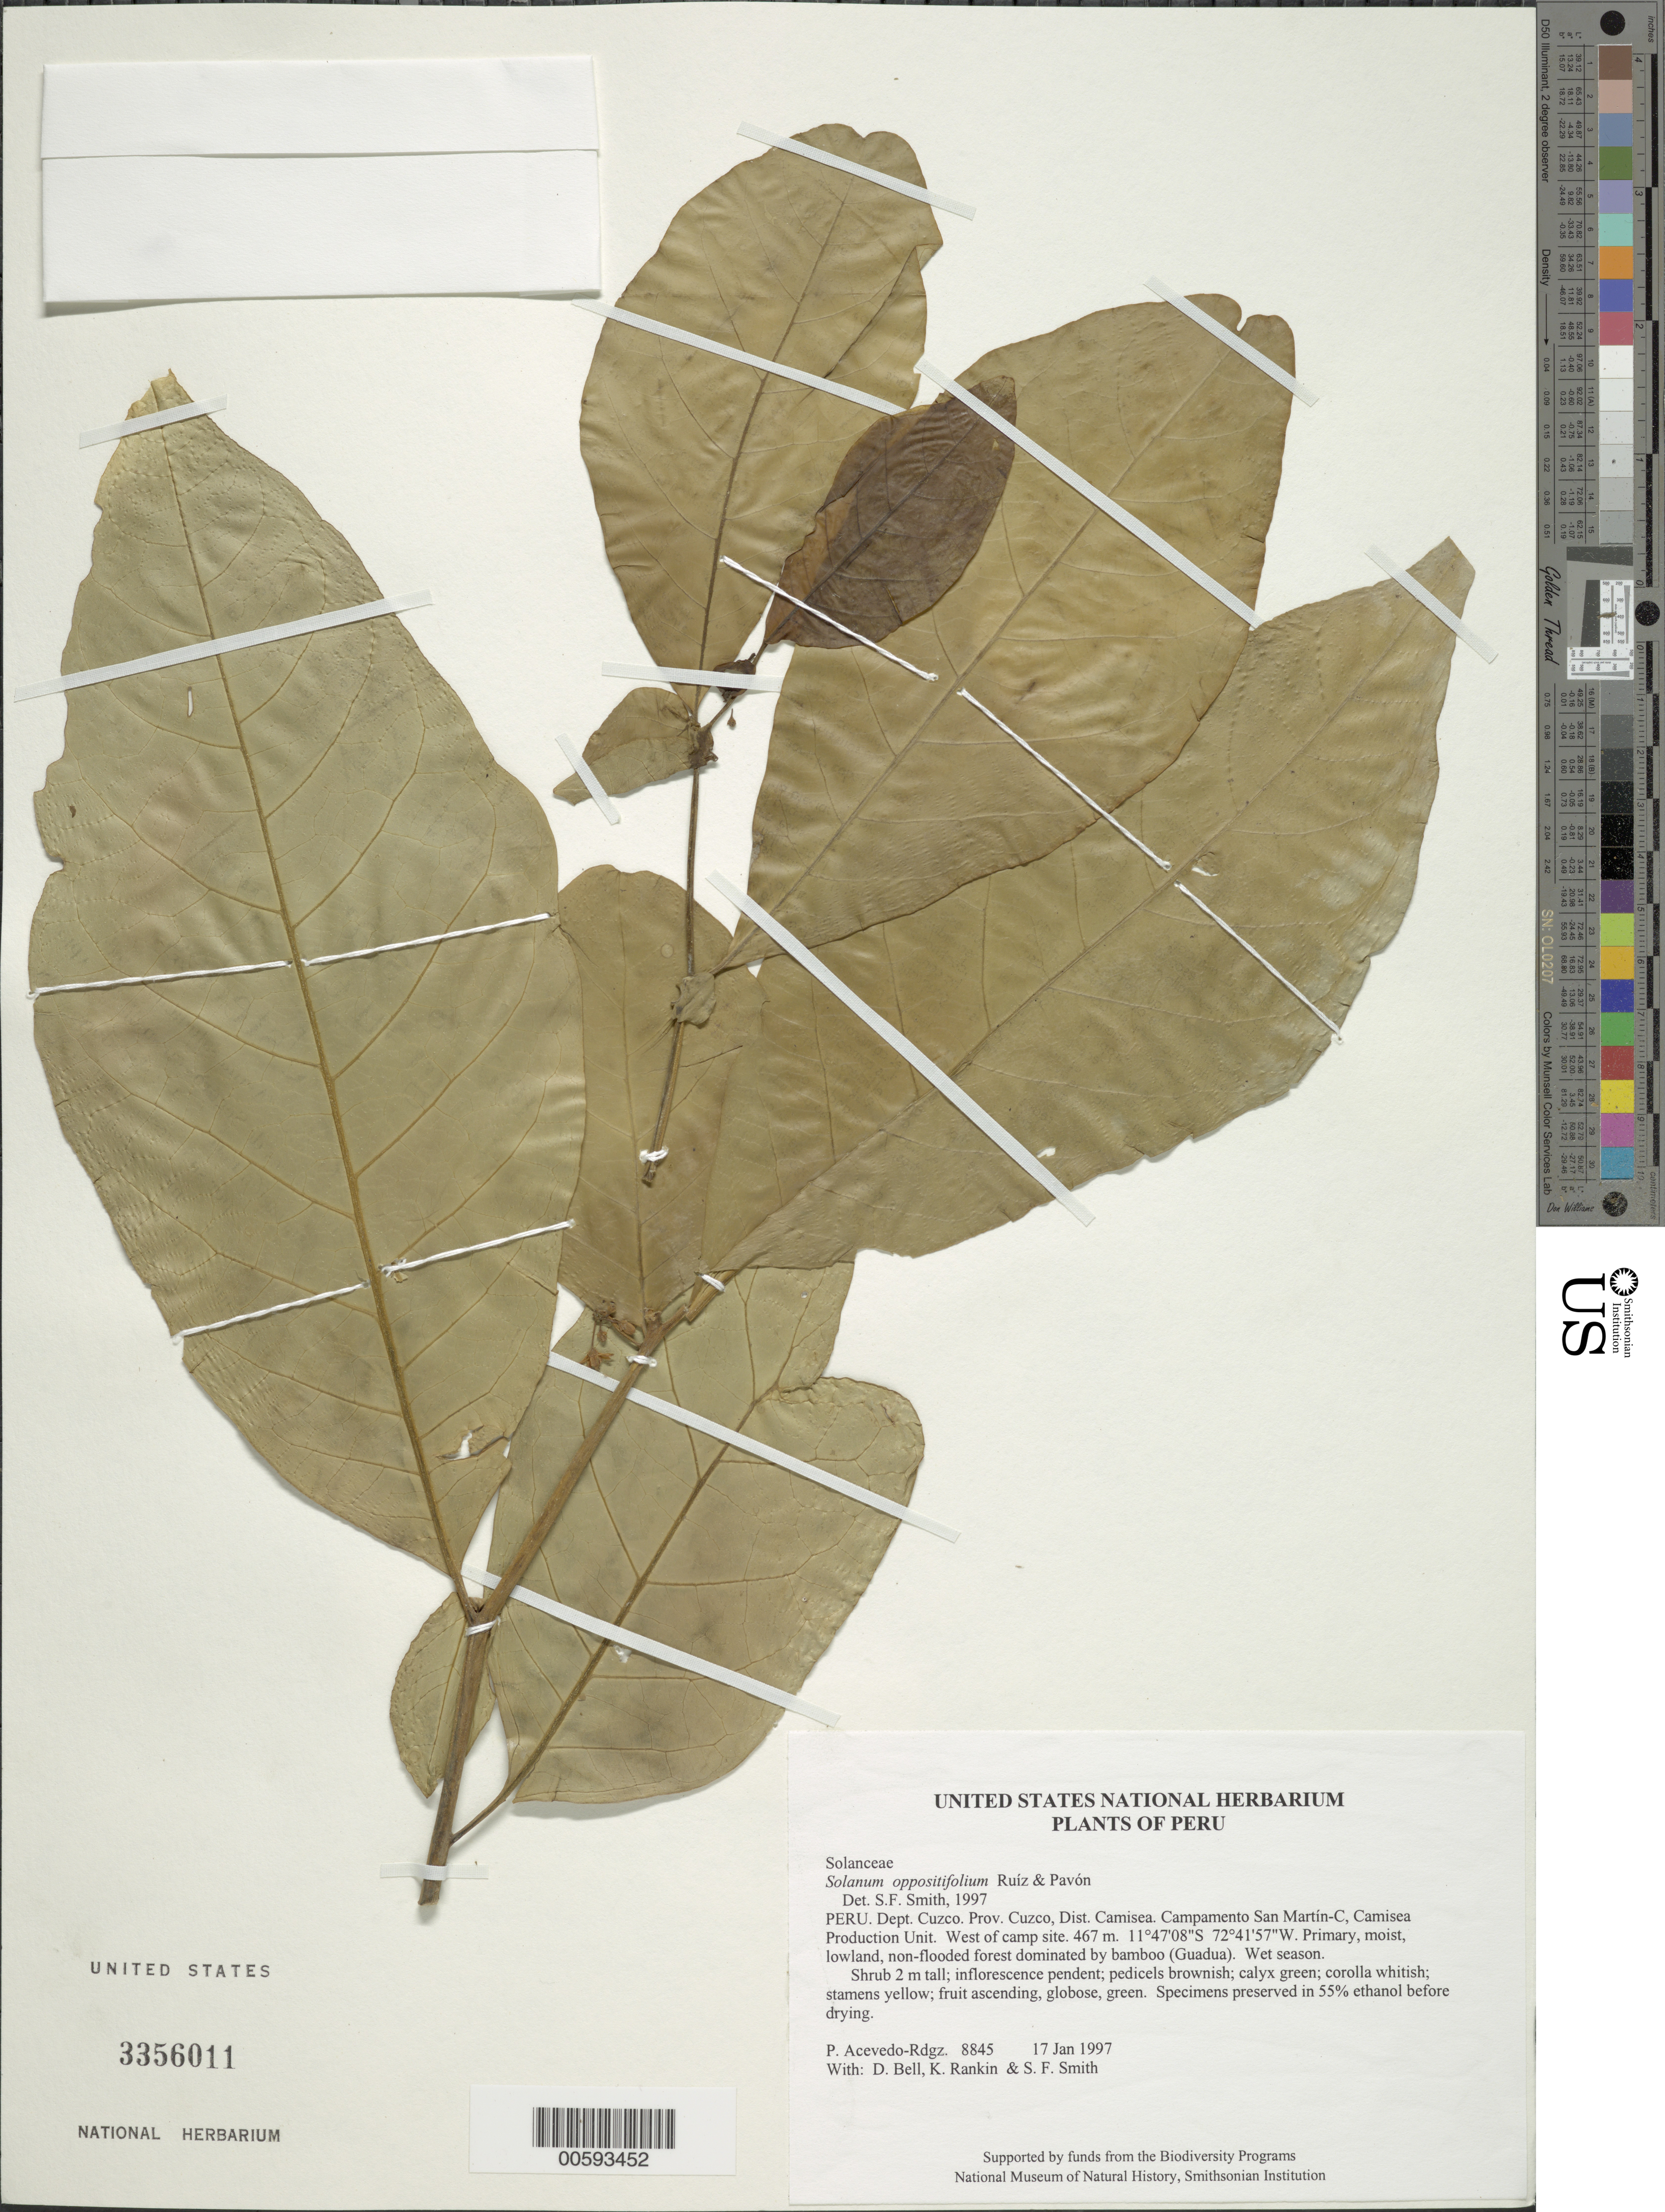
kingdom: Plantae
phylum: Tracheophyta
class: Magnoliopsida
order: Solanales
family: Solanaceae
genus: Solanum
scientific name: Solanum oppositifolium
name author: Ruiz & Pav.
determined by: Smith, Stephen F., (US), NMNH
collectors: P. Acevedo-Rodr., D. A. Bell, K. B. Rankin & S.F. Smith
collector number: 8845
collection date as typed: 17 Jan 1997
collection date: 1997-01-17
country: Peru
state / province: Cusco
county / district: Cusco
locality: Districto Camisea, Campamento San Martín-C, Camisea Production Unit. West of camp site.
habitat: Primary, moist, lowland, non-flooded forest dominated by bamboo (Guadua). Wet season.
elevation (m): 467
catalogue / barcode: US 3356011